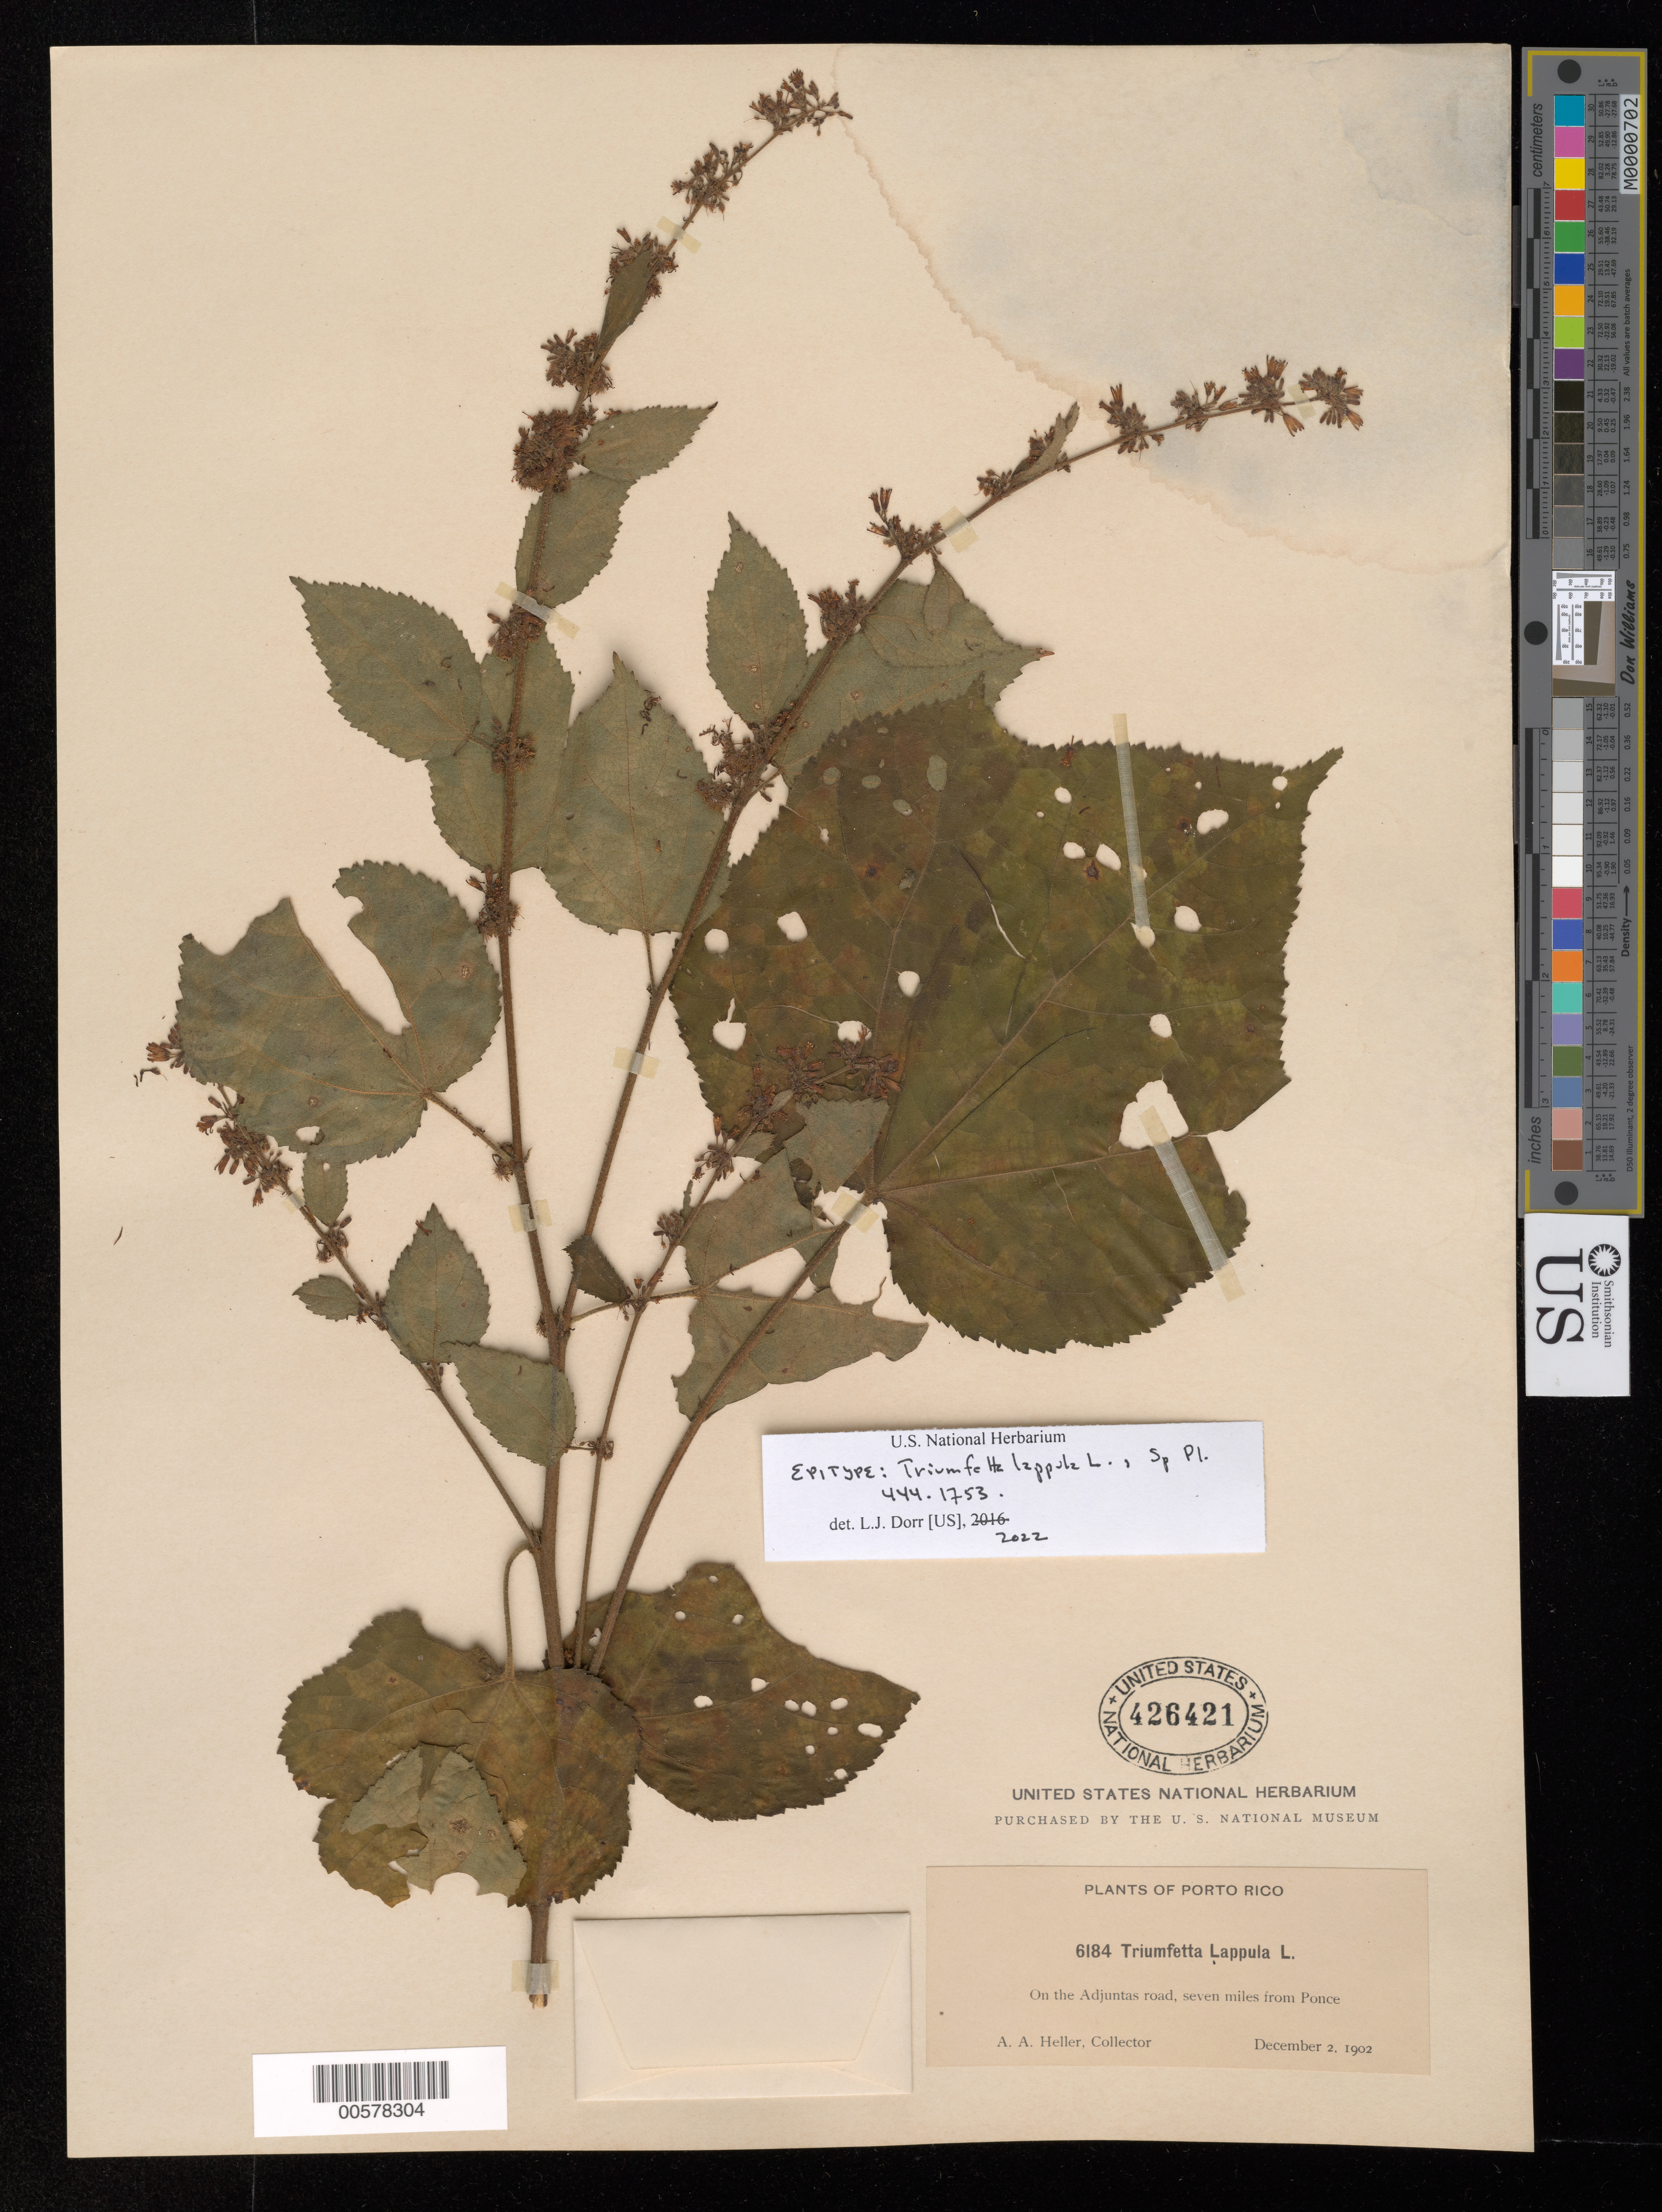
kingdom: Plantae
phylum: Tracheophyta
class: Magnoliopsida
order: Malvales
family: Malvaceae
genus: Triumfetta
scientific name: Triumfetta lappula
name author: L.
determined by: Dorr, L. J., (BOT), Smithsonian Institution - National Museum of Natural History (UNITED STATES)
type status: Epitype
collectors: A. A. Heller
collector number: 6184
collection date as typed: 02 Dec 1902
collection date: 1902-12-02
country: Puerto Rico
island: Greater Antilles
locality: Ponce, Adjuntas Road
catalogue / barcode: US 426421